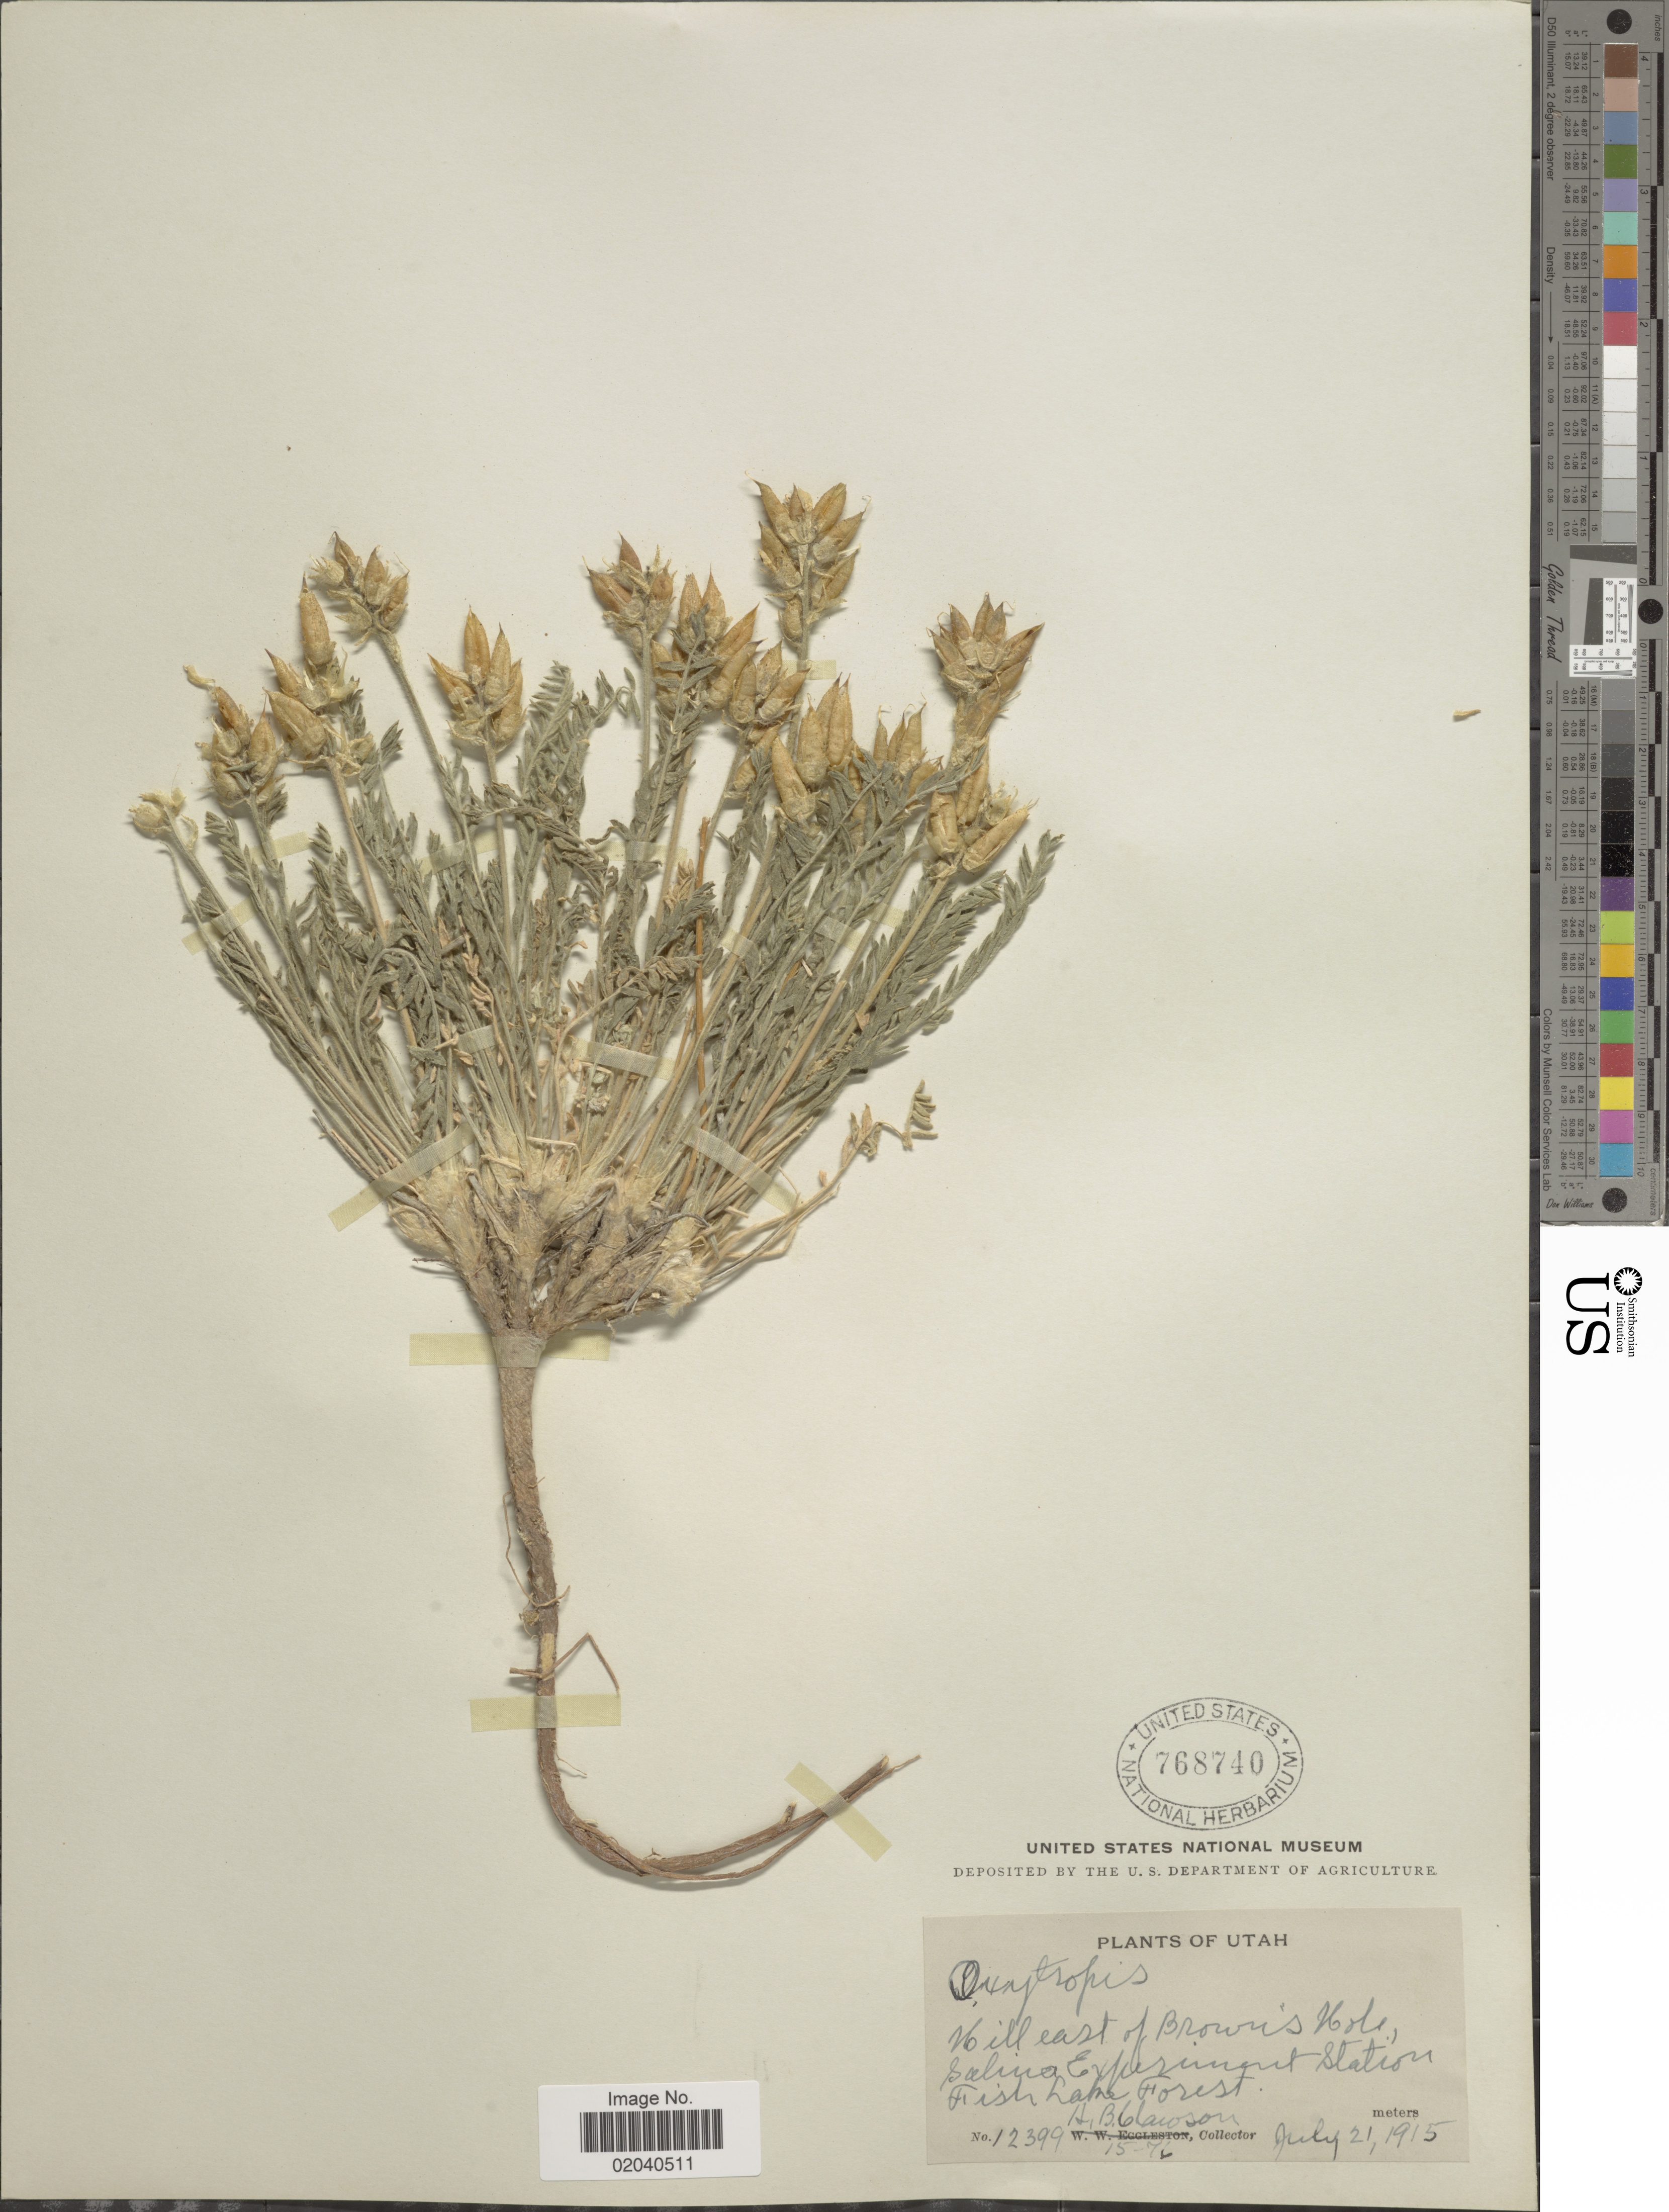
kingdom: Plantae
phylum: Tracheophyta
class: Magnoliopsida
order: Fabales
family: Fabaceae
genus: Oxytropis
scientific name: Oxytropis viscida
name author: Nutt.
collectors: A. Clawson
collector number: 12399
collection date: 1915-07-21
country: United States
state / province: Utah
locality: Hill east of Browns Hole, Salina Experiment Station, Fish Lake Forest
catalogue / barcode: US 768740